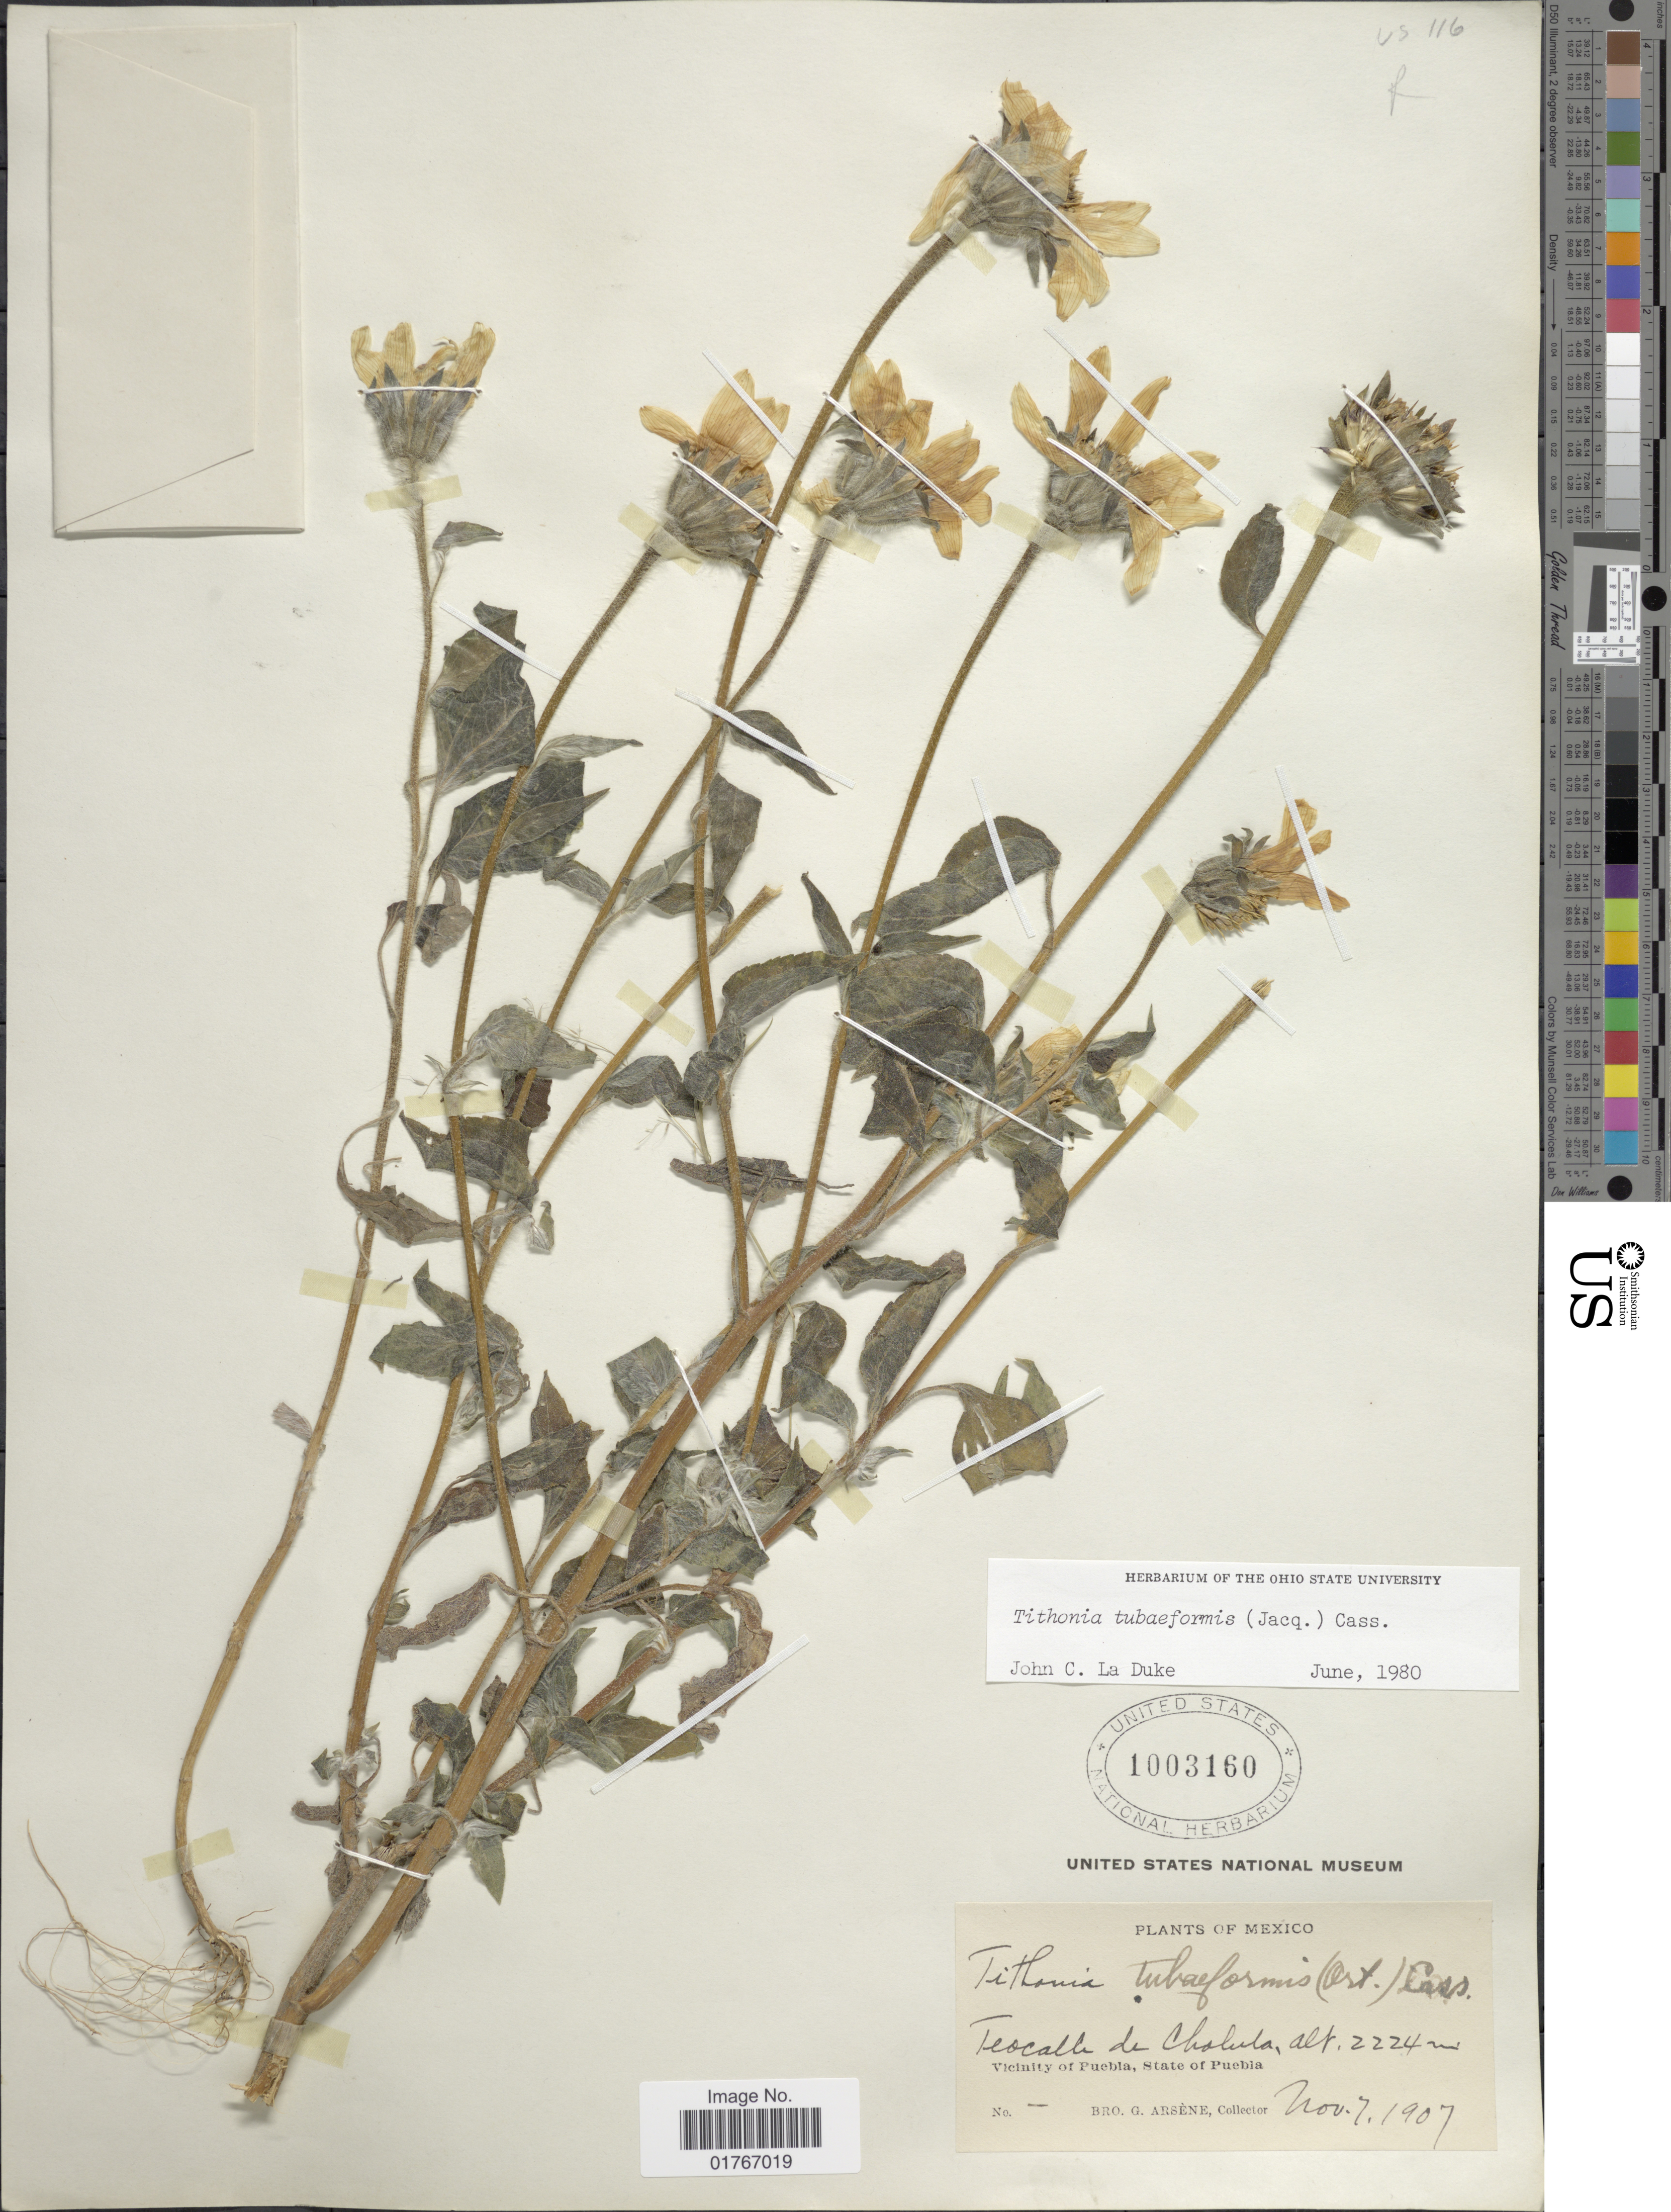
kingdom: Plantae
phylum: Tracheophyta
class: Magnoliopsida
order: Asterales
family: Asteraceae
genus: Tithonia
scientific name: Tithonia tubaeformis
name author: (Jacq.) Cass.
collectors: Bro. G. Arsène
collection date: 1907-11-07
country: Mexico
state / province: Puebla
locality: Teocalle de Cholila, Vicinity of Puebla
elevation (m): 2224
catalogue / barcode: US 1003160